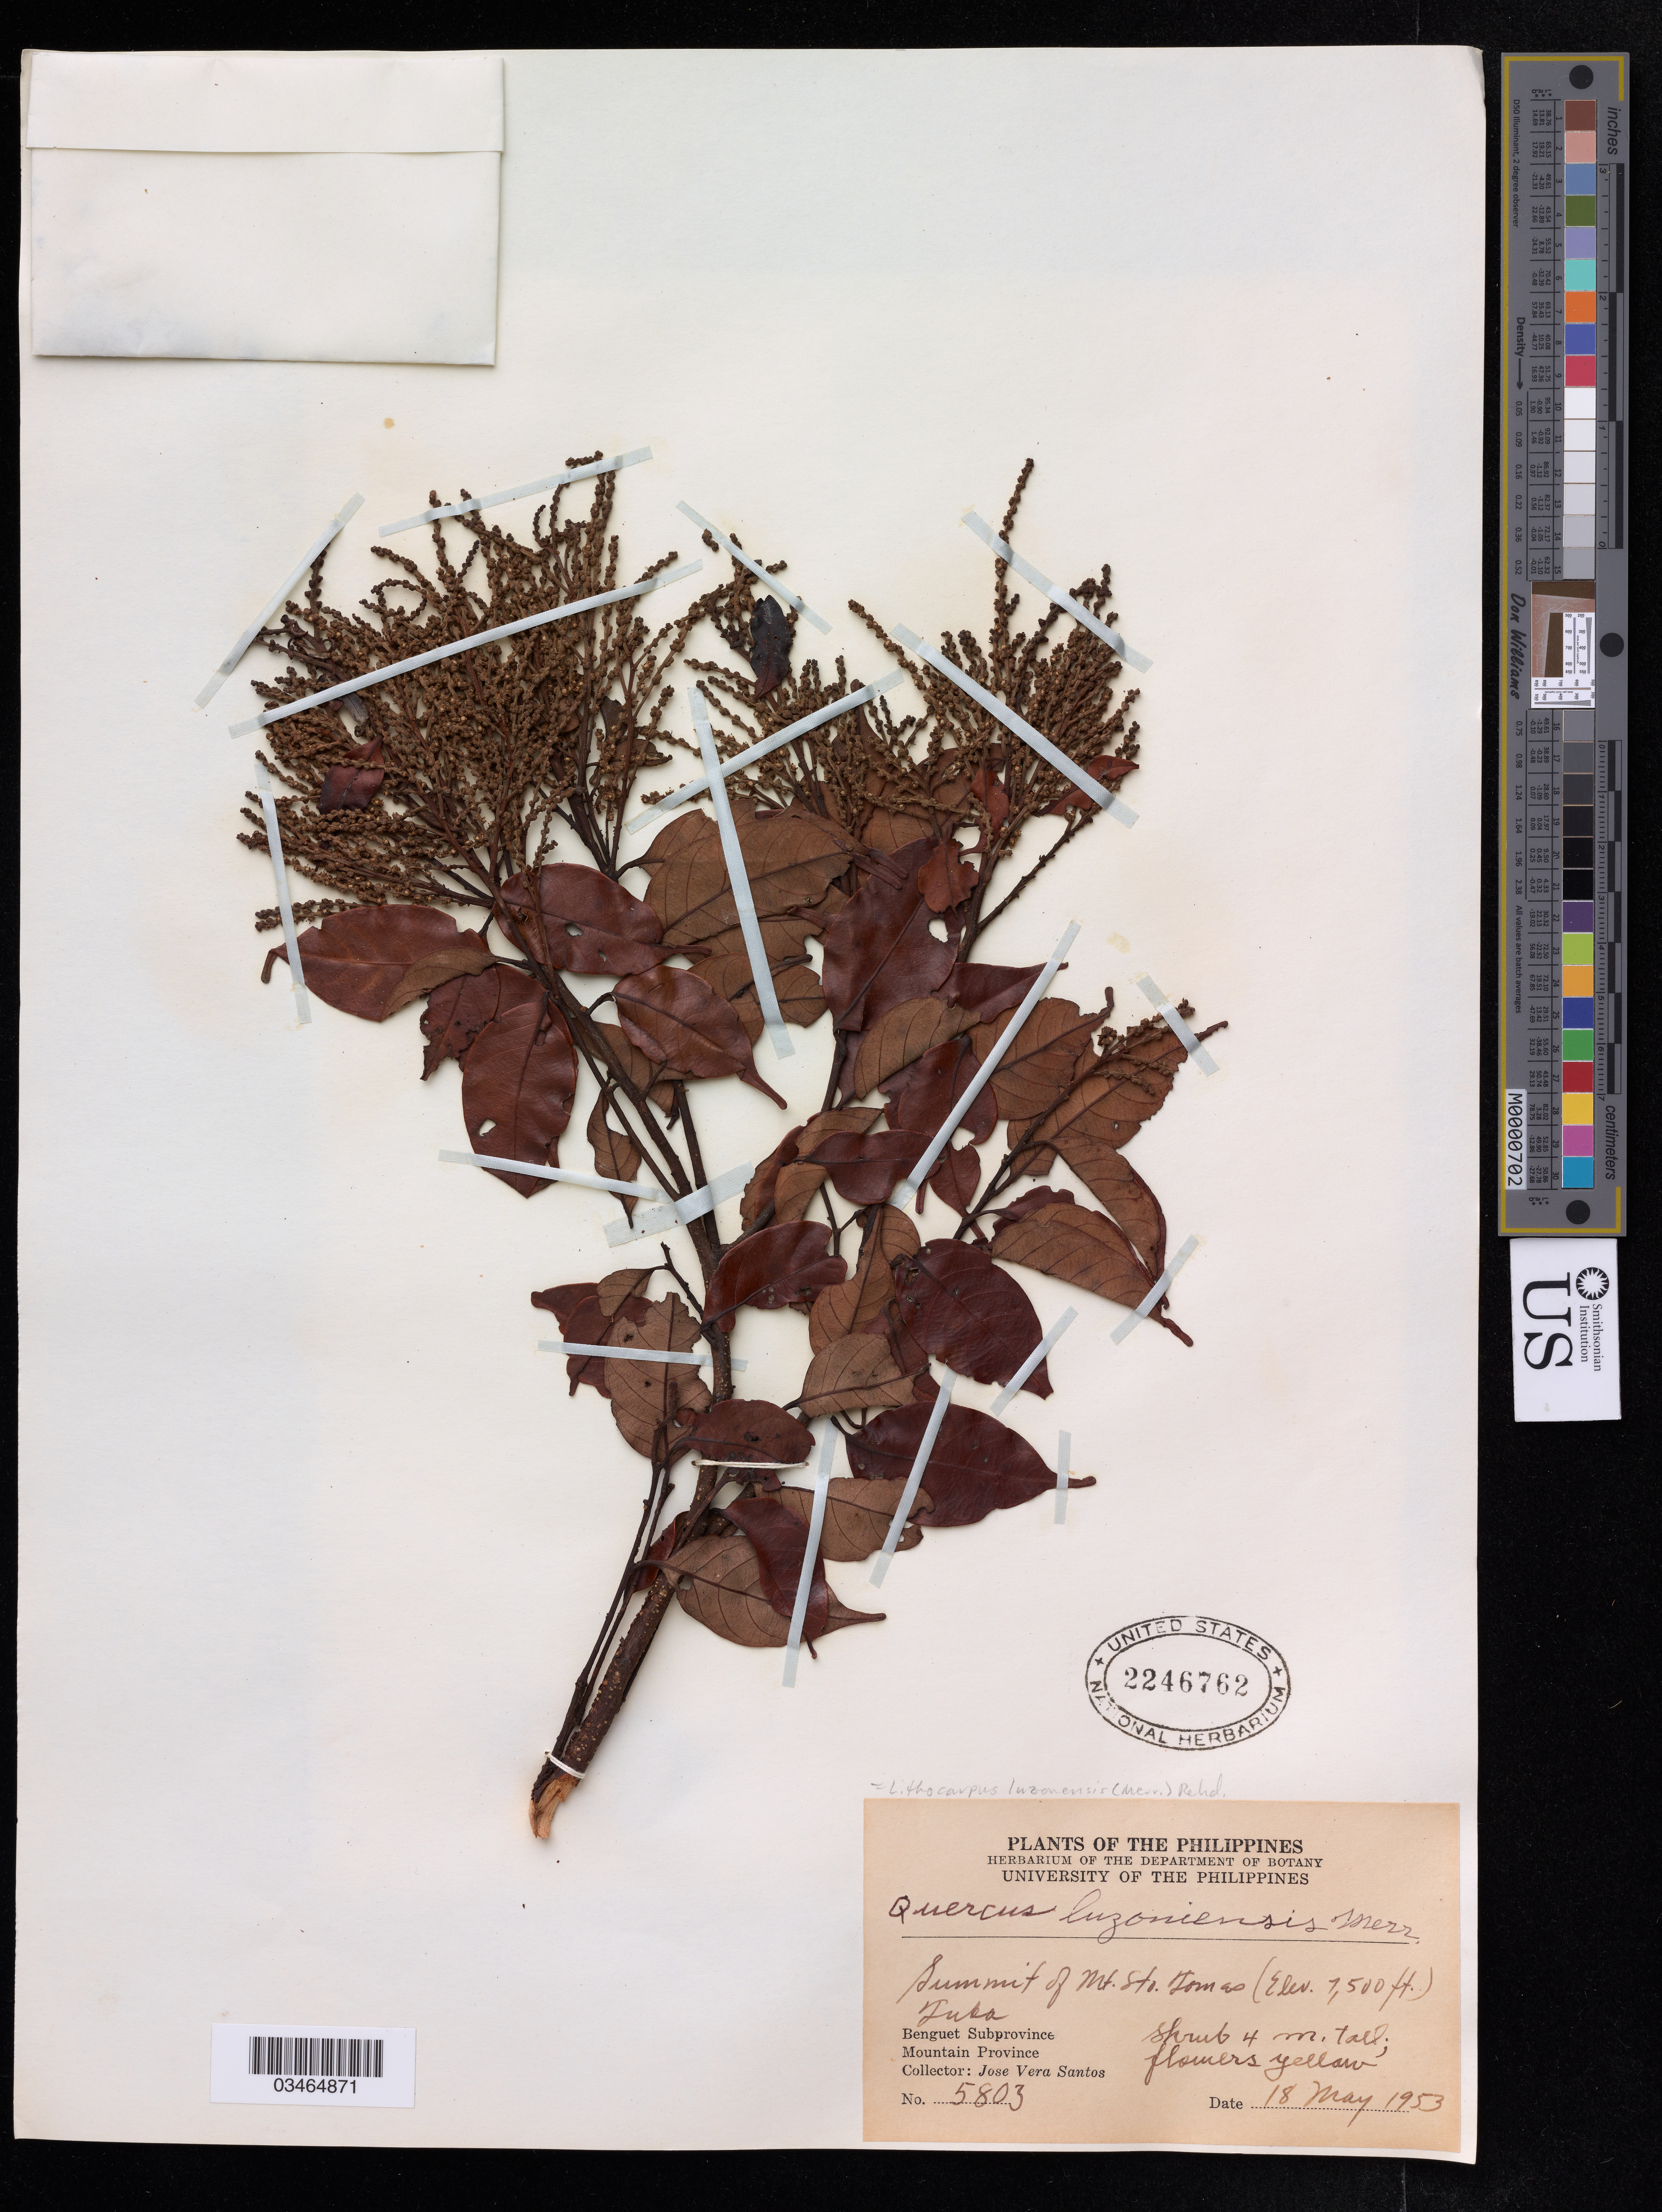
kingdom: Plantae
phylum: Tracheophyta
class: Magnoliopsida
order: Fagales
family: Fagaceae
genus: Lithocarpus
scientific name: Lithocarpus luzoniensis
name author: (Walter) Rehder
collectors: J. V. Santos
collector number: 5803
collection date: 1953-05-18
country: Philippines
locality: Summit of Mt. Sto. Tomas, Tuka, Bunguet Subprovince, Mountain Province.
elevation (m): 2286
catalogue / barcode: US 2246762